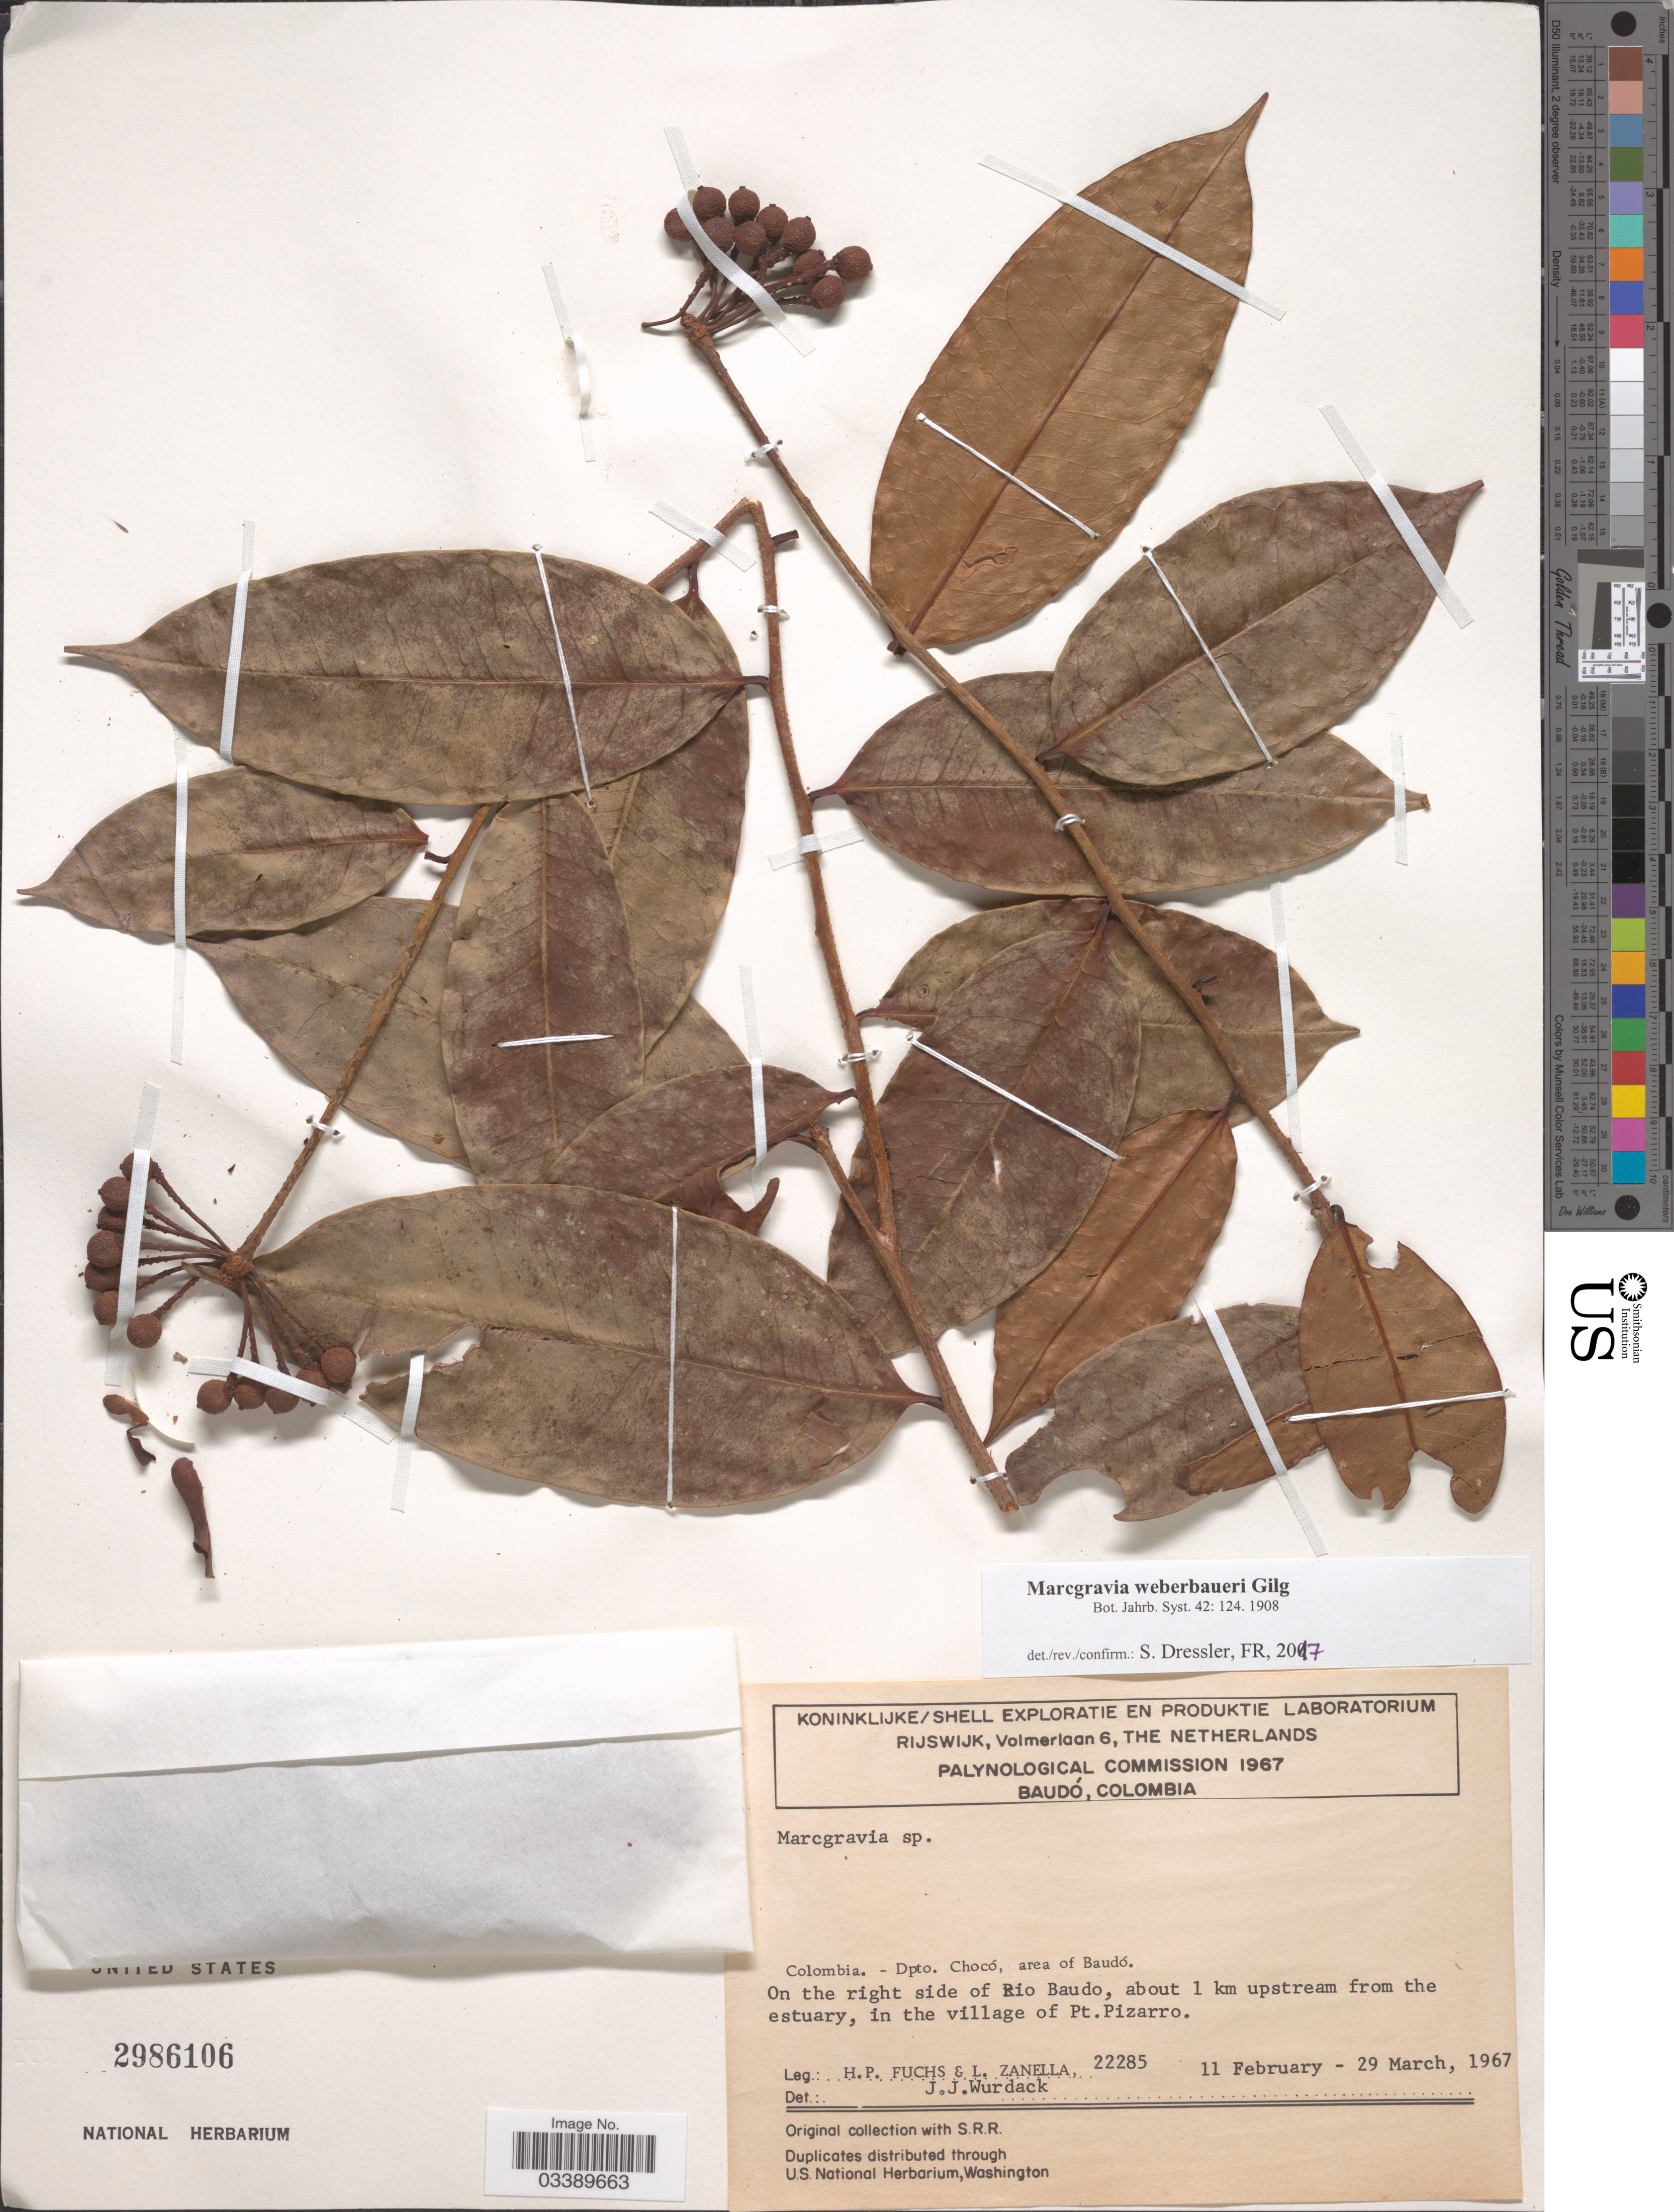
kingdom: Plantae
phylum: Tracheophyta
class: Magnoliopsida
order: Ericales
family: Marcgraviaceae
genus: Marcgravia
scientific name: Marcgravia weberbaueri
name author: Gilg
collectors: H. P. Fuchs & L. Zanella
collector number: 22285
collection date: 1967-02-11/1967-03-29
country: Colombia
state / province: Chocó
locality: Dpto. Chocó, area of Baudó. On the right side of Rio Baudo, about 1 km upstream from the estuary, in the village of Pit. Pizarro.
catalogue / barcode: US 2986106